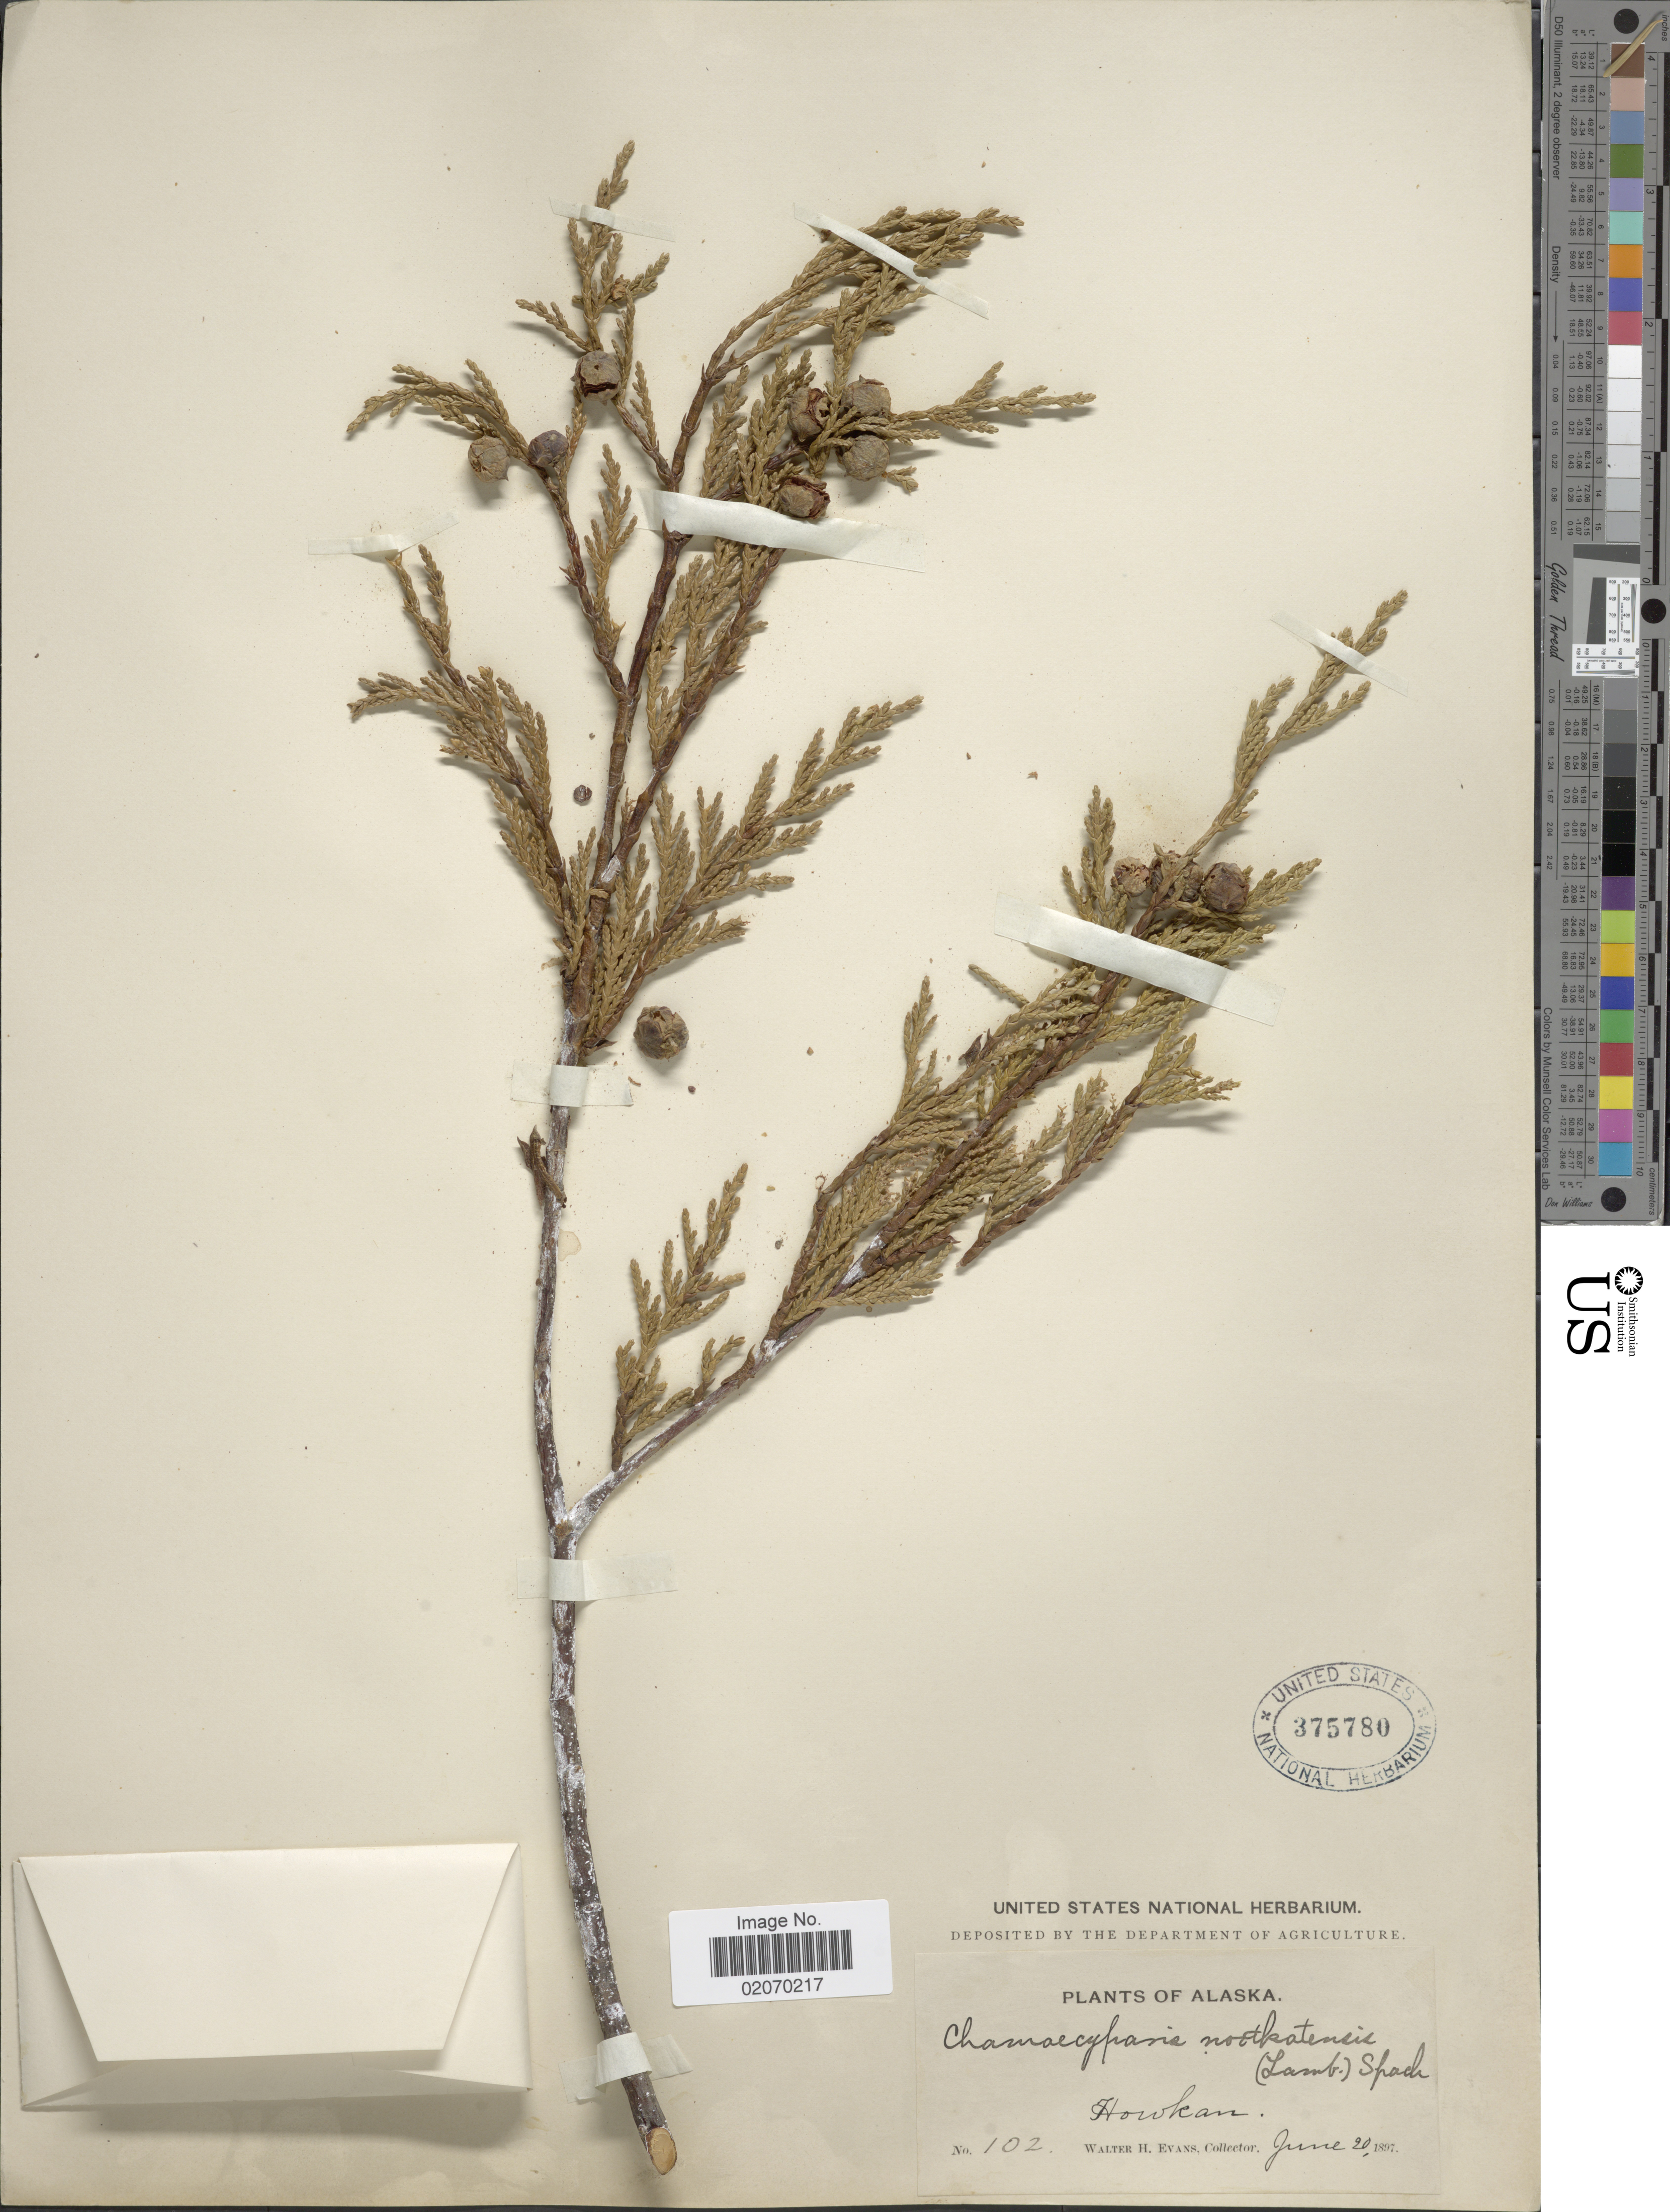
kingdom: Plantae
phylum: Tracheophyta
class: Pinopsida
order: Pinales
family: Cupressaceae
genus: Chamaecyparis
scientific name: Chamaecyparis nootkatensis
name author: (D. Don) Spach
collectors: W. H. Evans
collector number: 102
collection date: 1897-06-20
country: United States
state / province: Alaska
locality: Howkan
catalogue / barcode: US 375780